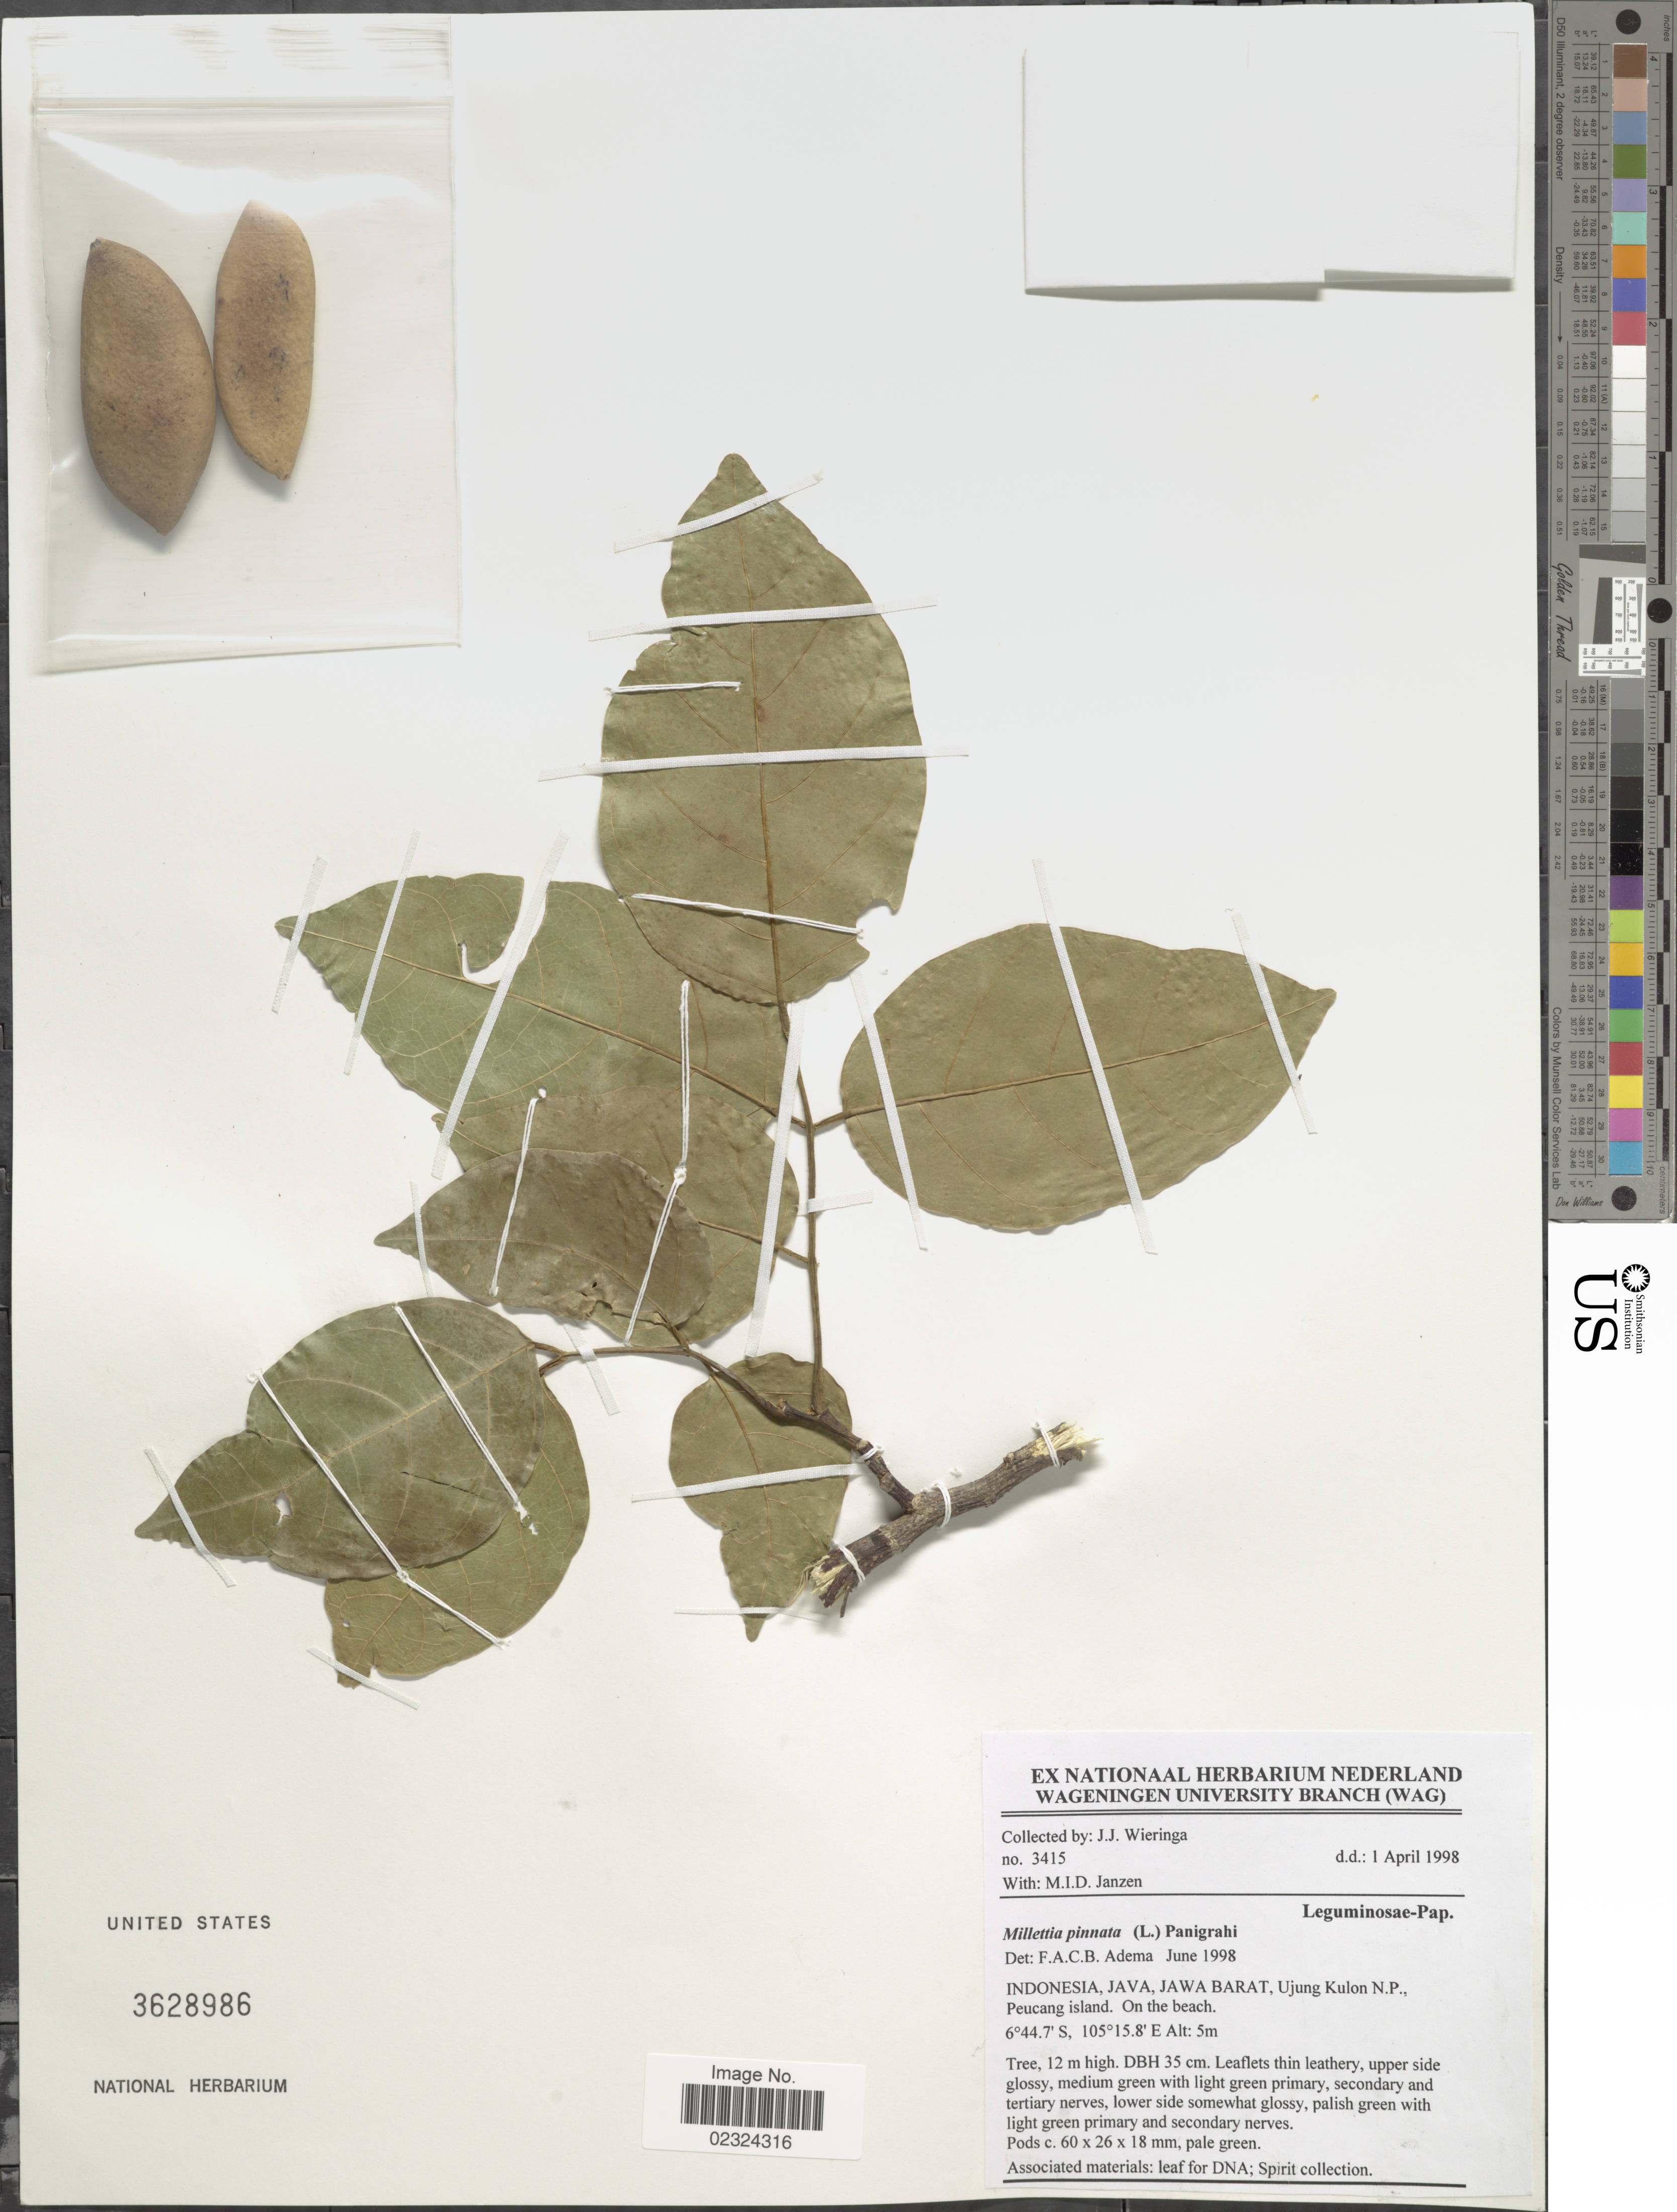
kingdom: Plantae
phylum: Tracheophyta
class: Magnoliopsida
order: Fabales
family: Fabaceae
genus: Millettia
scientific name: Millettia pinnata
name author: (L.) Panigrahi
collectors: J. Wieringa & M. Janzen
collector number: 3415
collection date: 1998-04-01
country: Indonesia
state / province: Java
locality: Jawa Barat, Ujung Kulon N.P., Peucang island. On the beach.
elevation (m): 5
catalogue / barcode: US 3628986